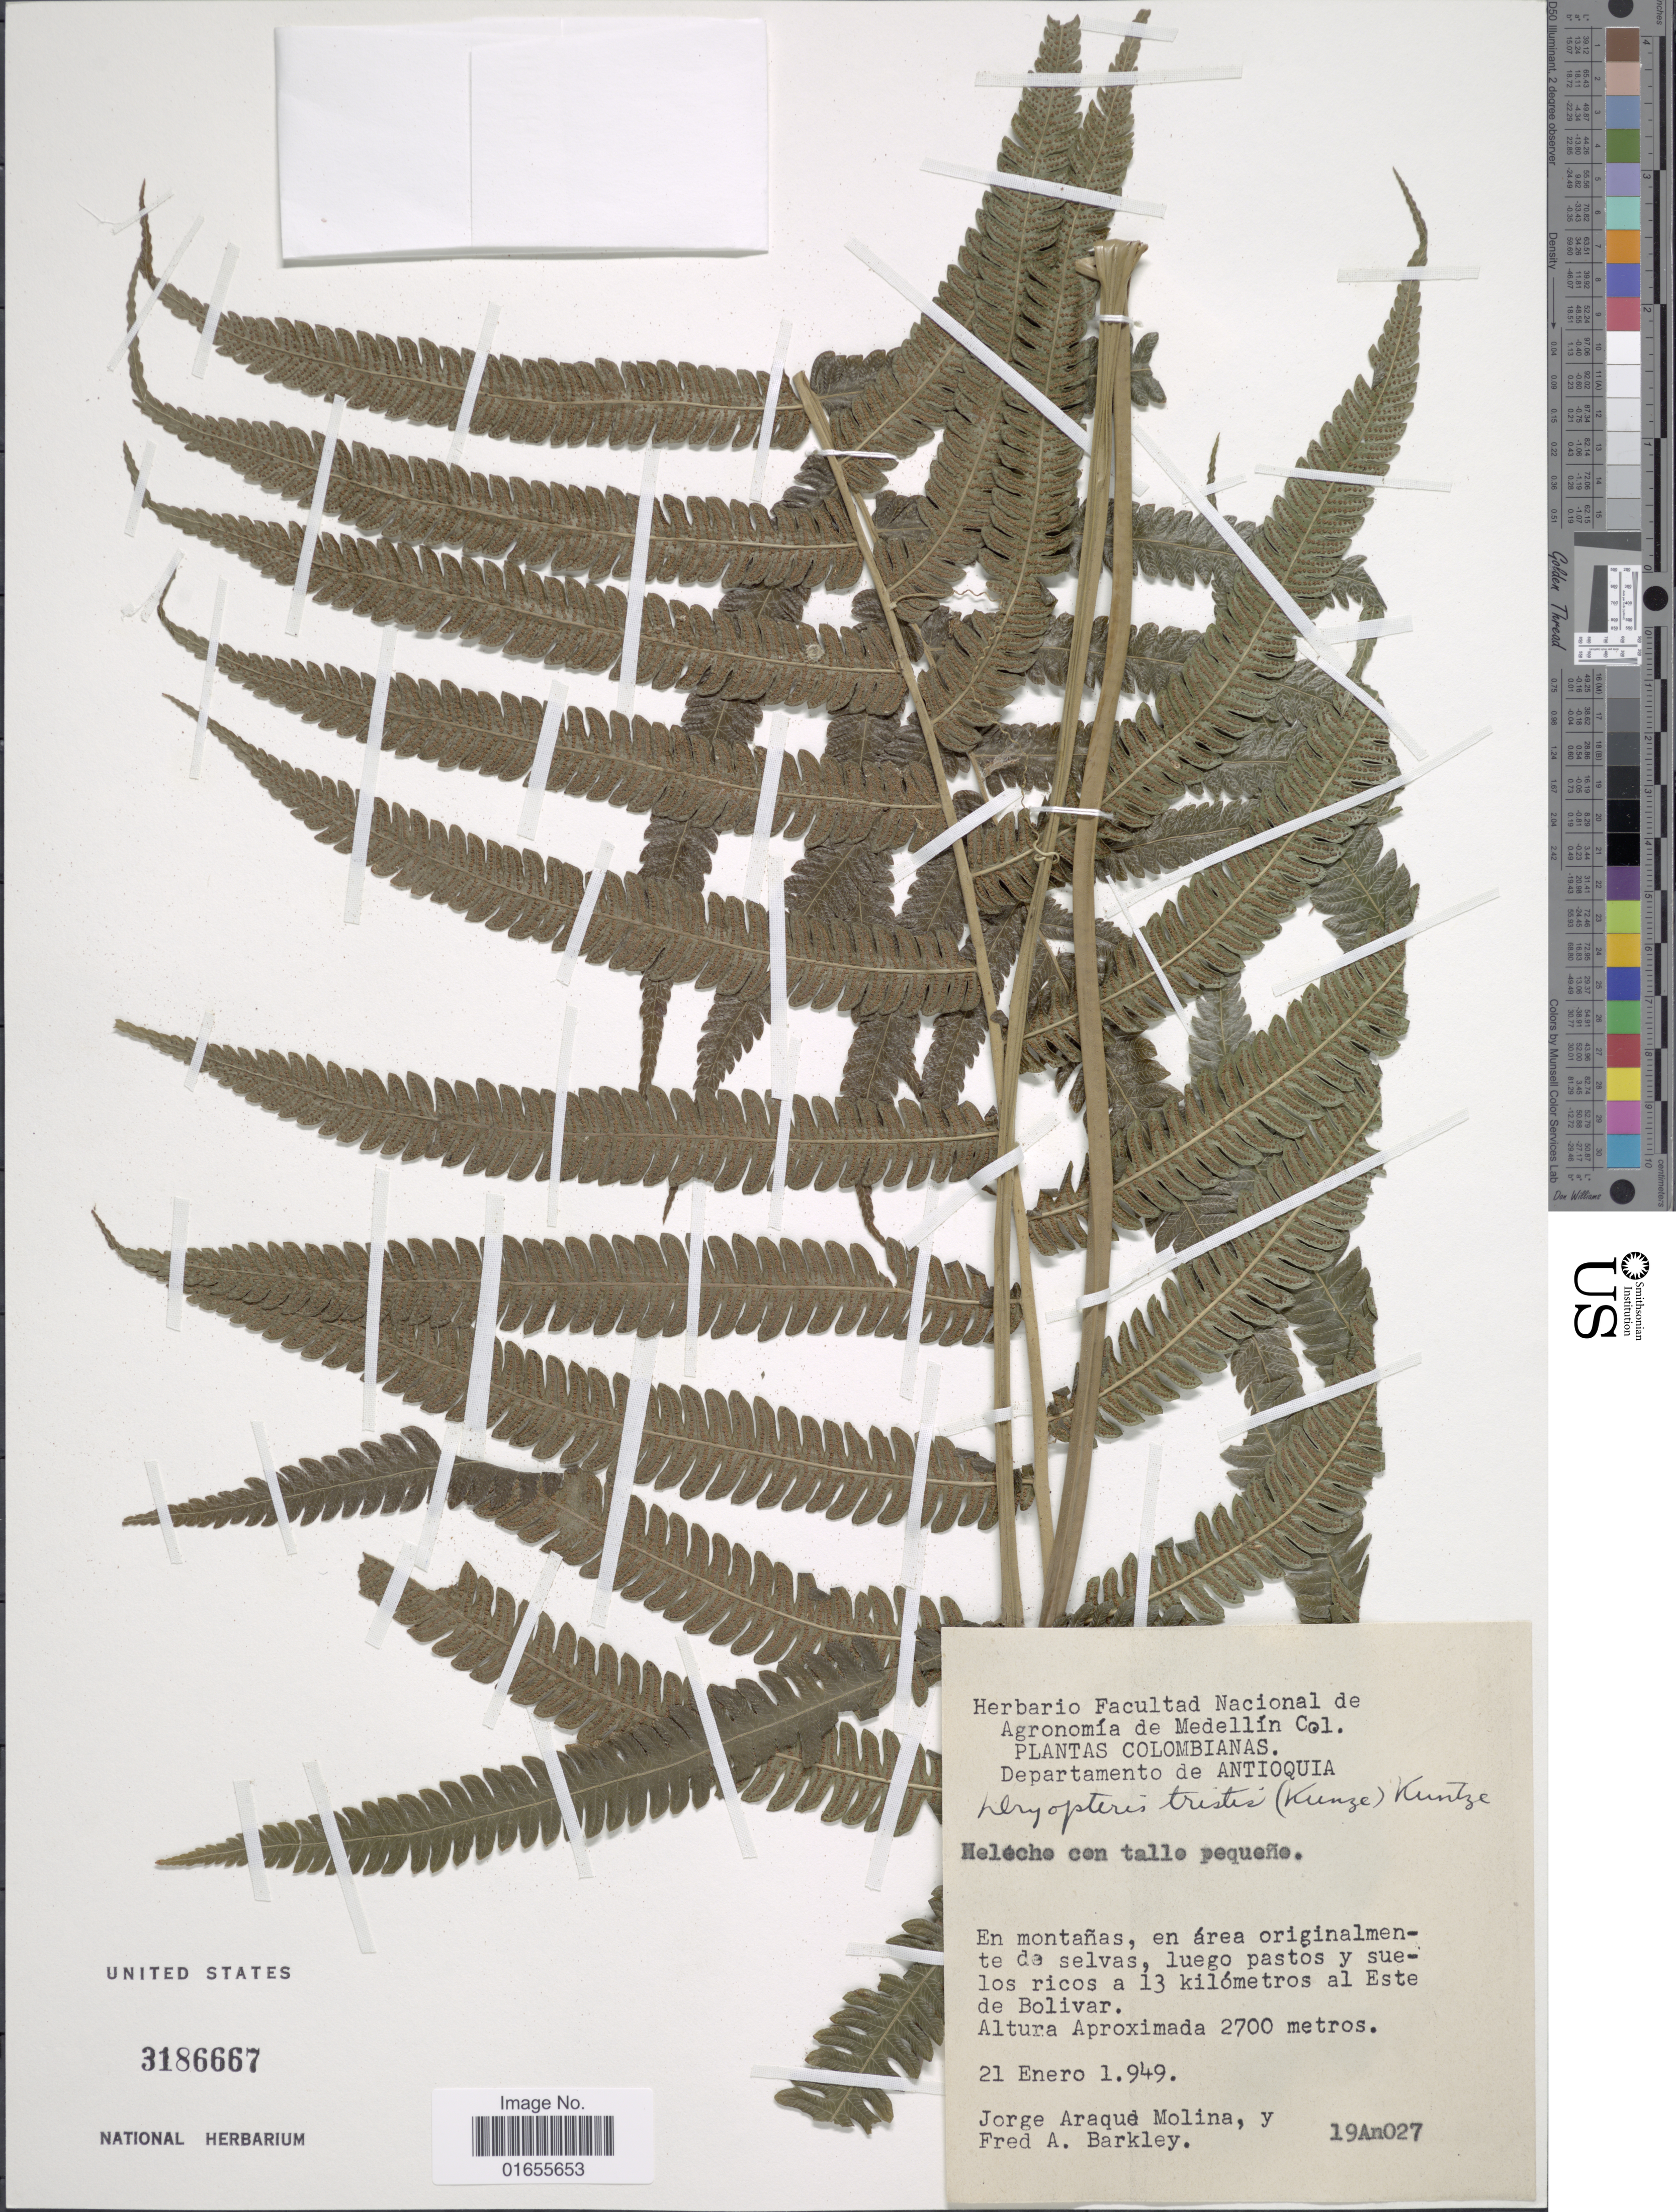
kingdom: Plantae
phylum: Tracheophyta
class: Polypodiopsida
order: Polypodiales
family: Thelypteridaceae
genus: Goniopteris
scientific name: Goniopteris tristis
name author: (Kuntze) Brade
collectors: J. Araque Molina & F. A. Barkley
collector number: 19An027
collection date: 1949-01-21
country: Colombia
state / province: Antioquia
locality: Departamento de Antioquia. En montanas, en area originalmente da selvas, luego pastos y suelos ricos a 13 kilometros El Este de Bolivar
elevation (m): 2700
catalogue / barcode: US 3186667